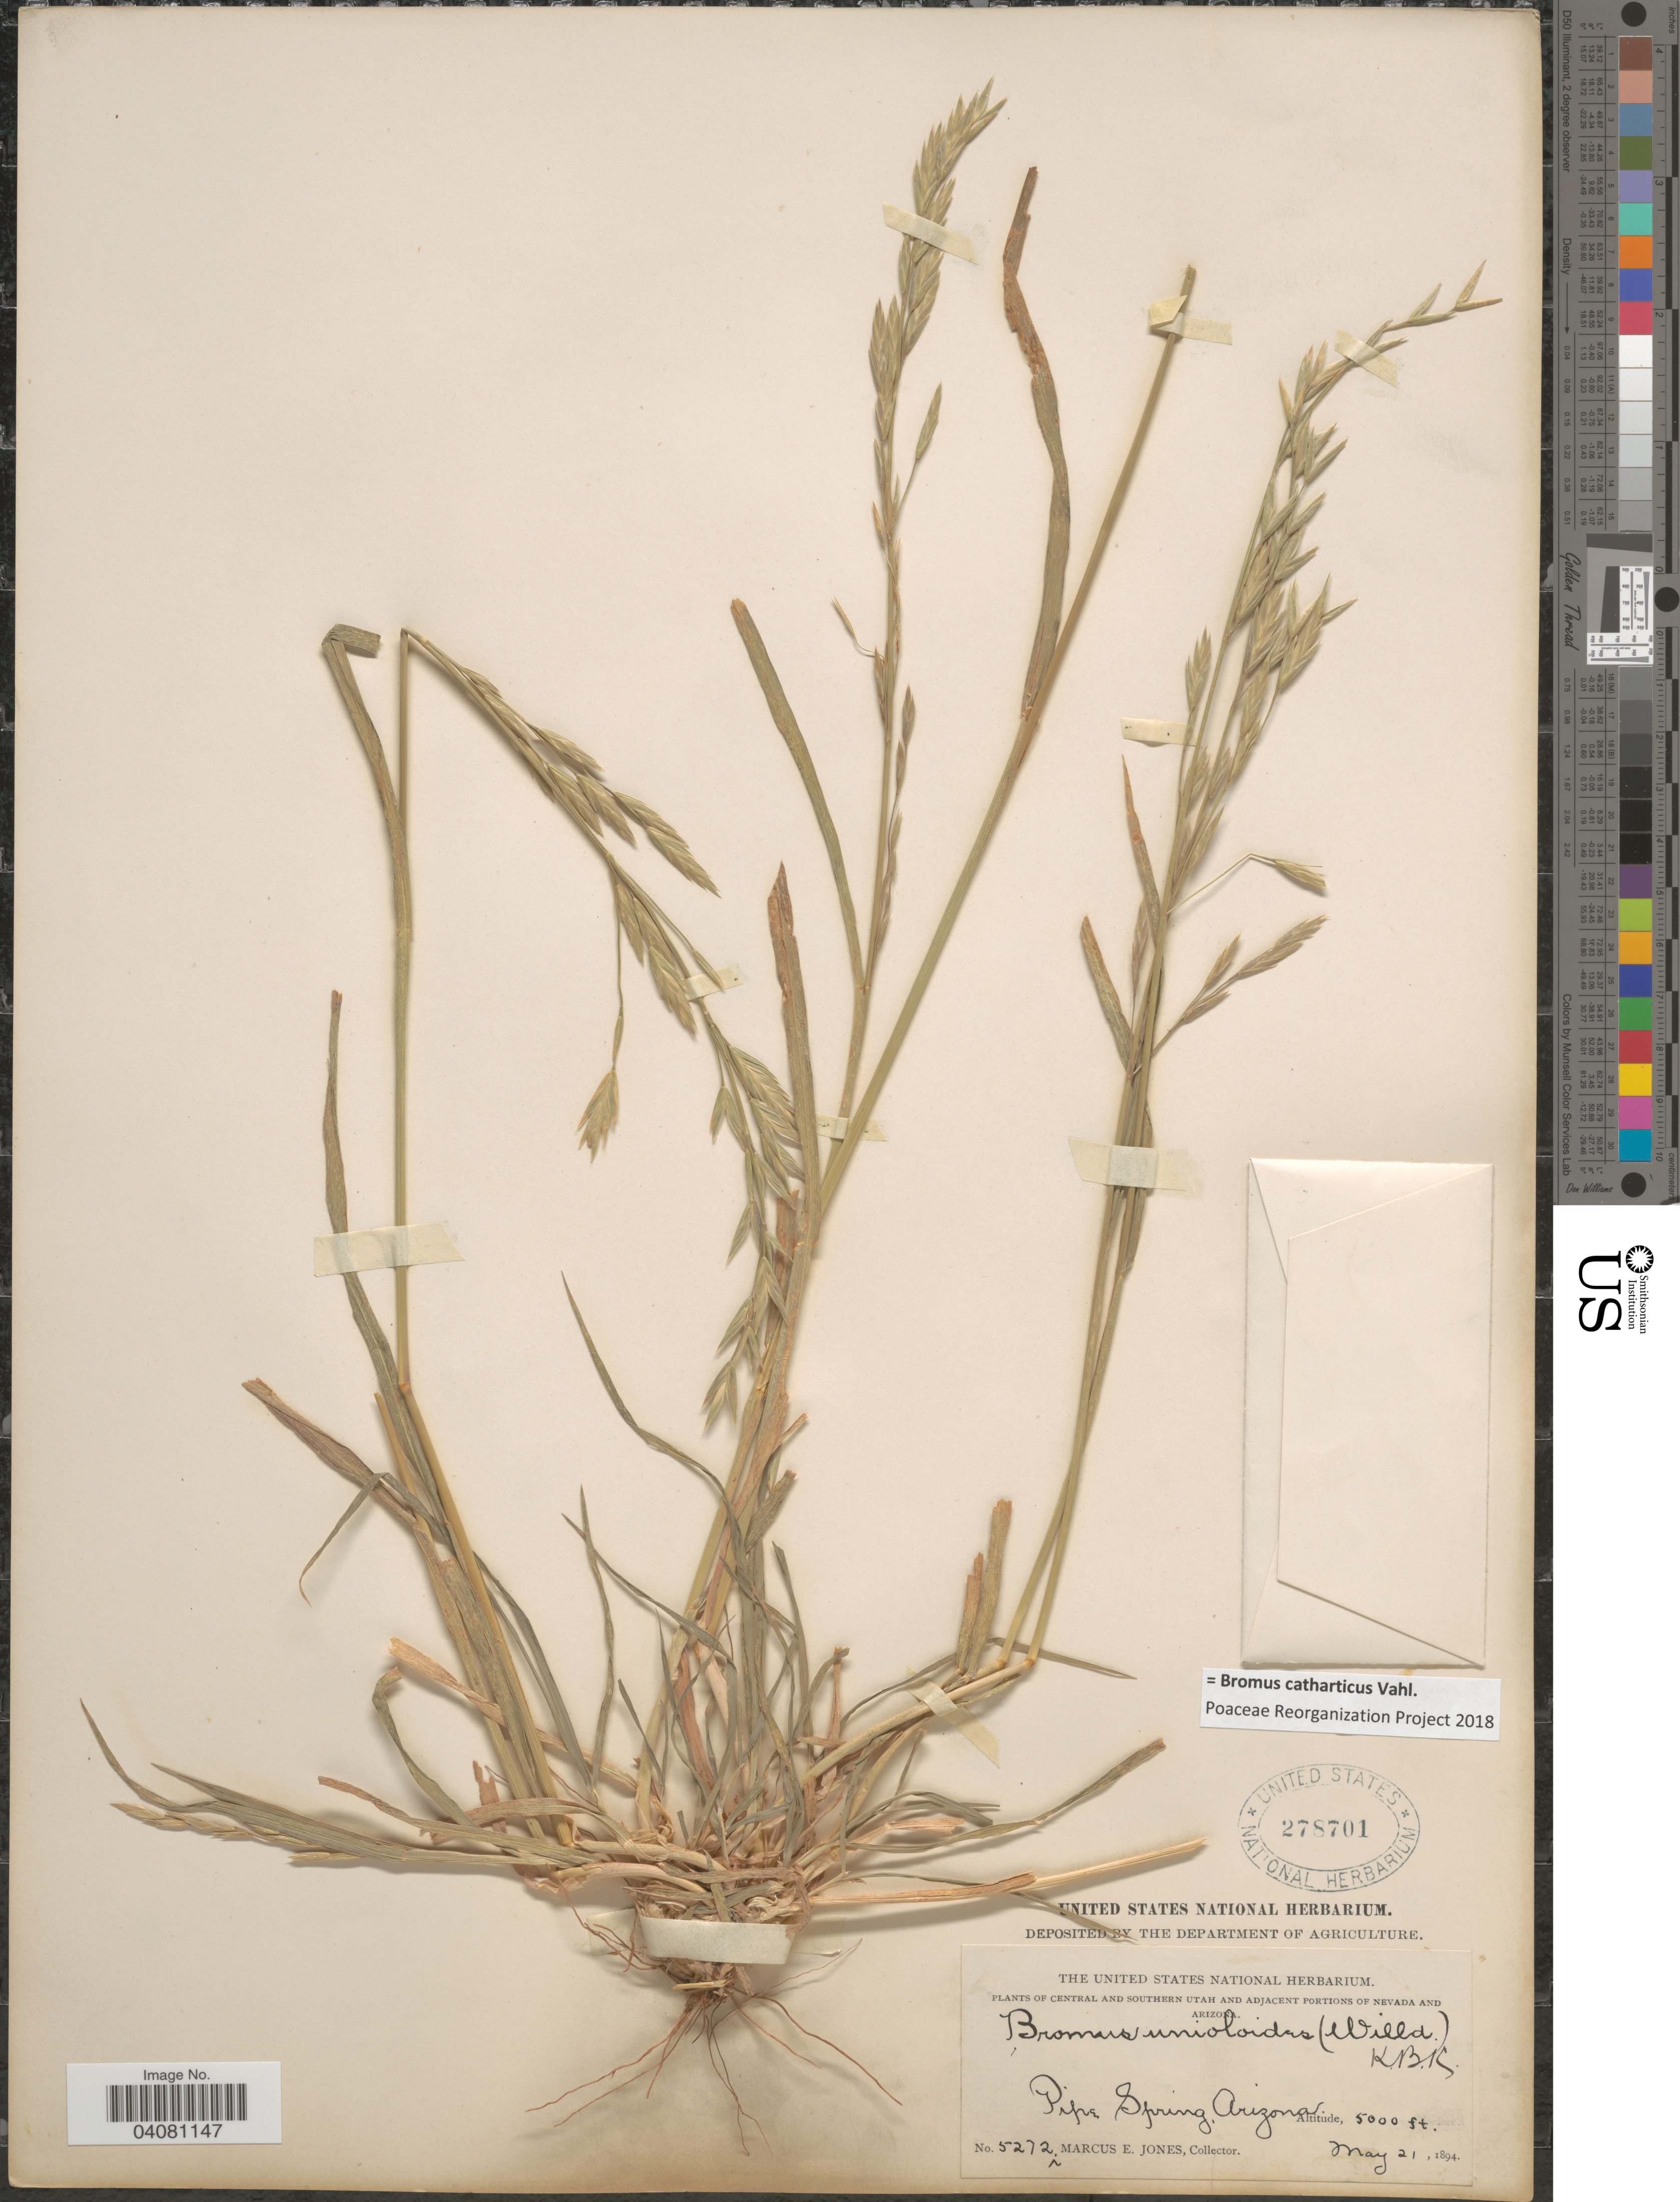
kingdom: Plantae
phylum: Tracheophyta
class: Liliopsida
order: Poales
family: Poaceae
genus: Bromus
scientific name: Bromus catharticus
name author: Vahl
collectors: M. E. Jones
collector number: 5272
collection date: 1894-05-21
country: United States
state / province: Arizona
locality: Pipe Spring.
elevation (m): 1524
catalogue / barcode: US 278701